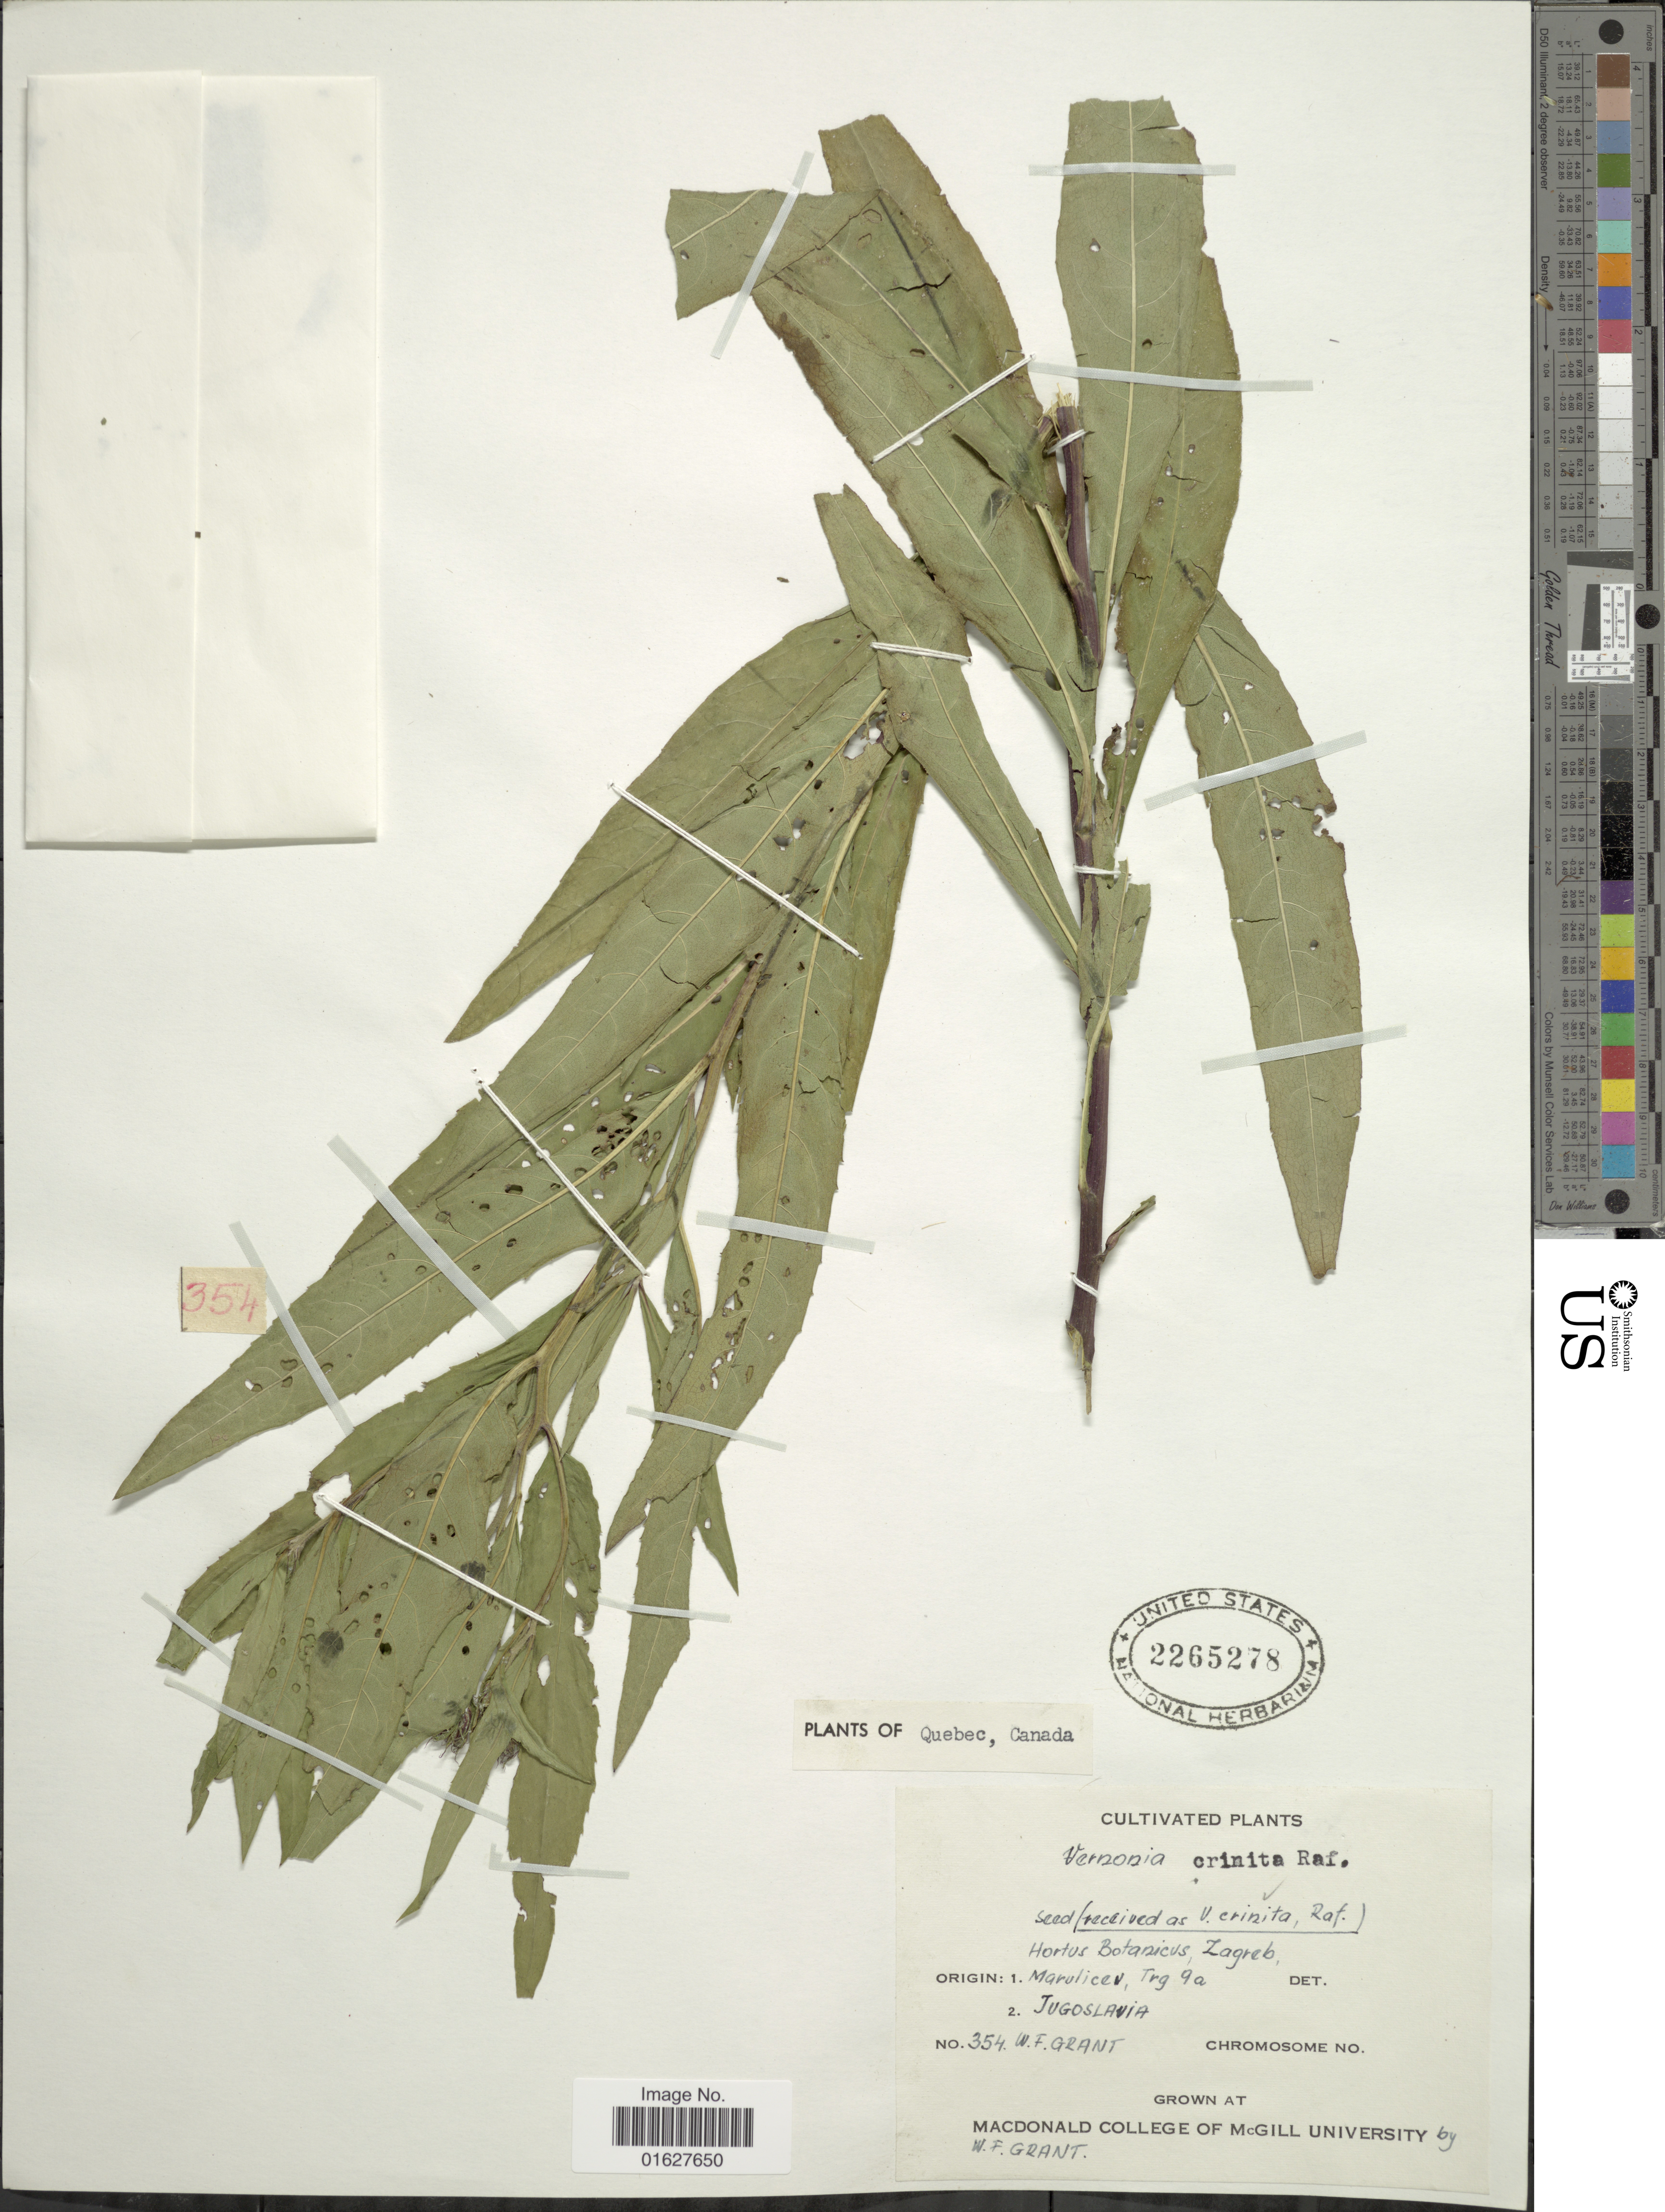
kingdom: Plantae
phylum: Tracheophyta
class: Magnoliopsida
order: Asterales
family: Asteraceae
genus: Vernonia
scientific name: Vernonia crinita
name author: Raf.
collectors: W. Grant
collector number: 254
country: Canada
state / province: Quebec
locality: Quebec, Canada. Grown at MacDonald College of McGill University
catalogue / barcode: US 2265278